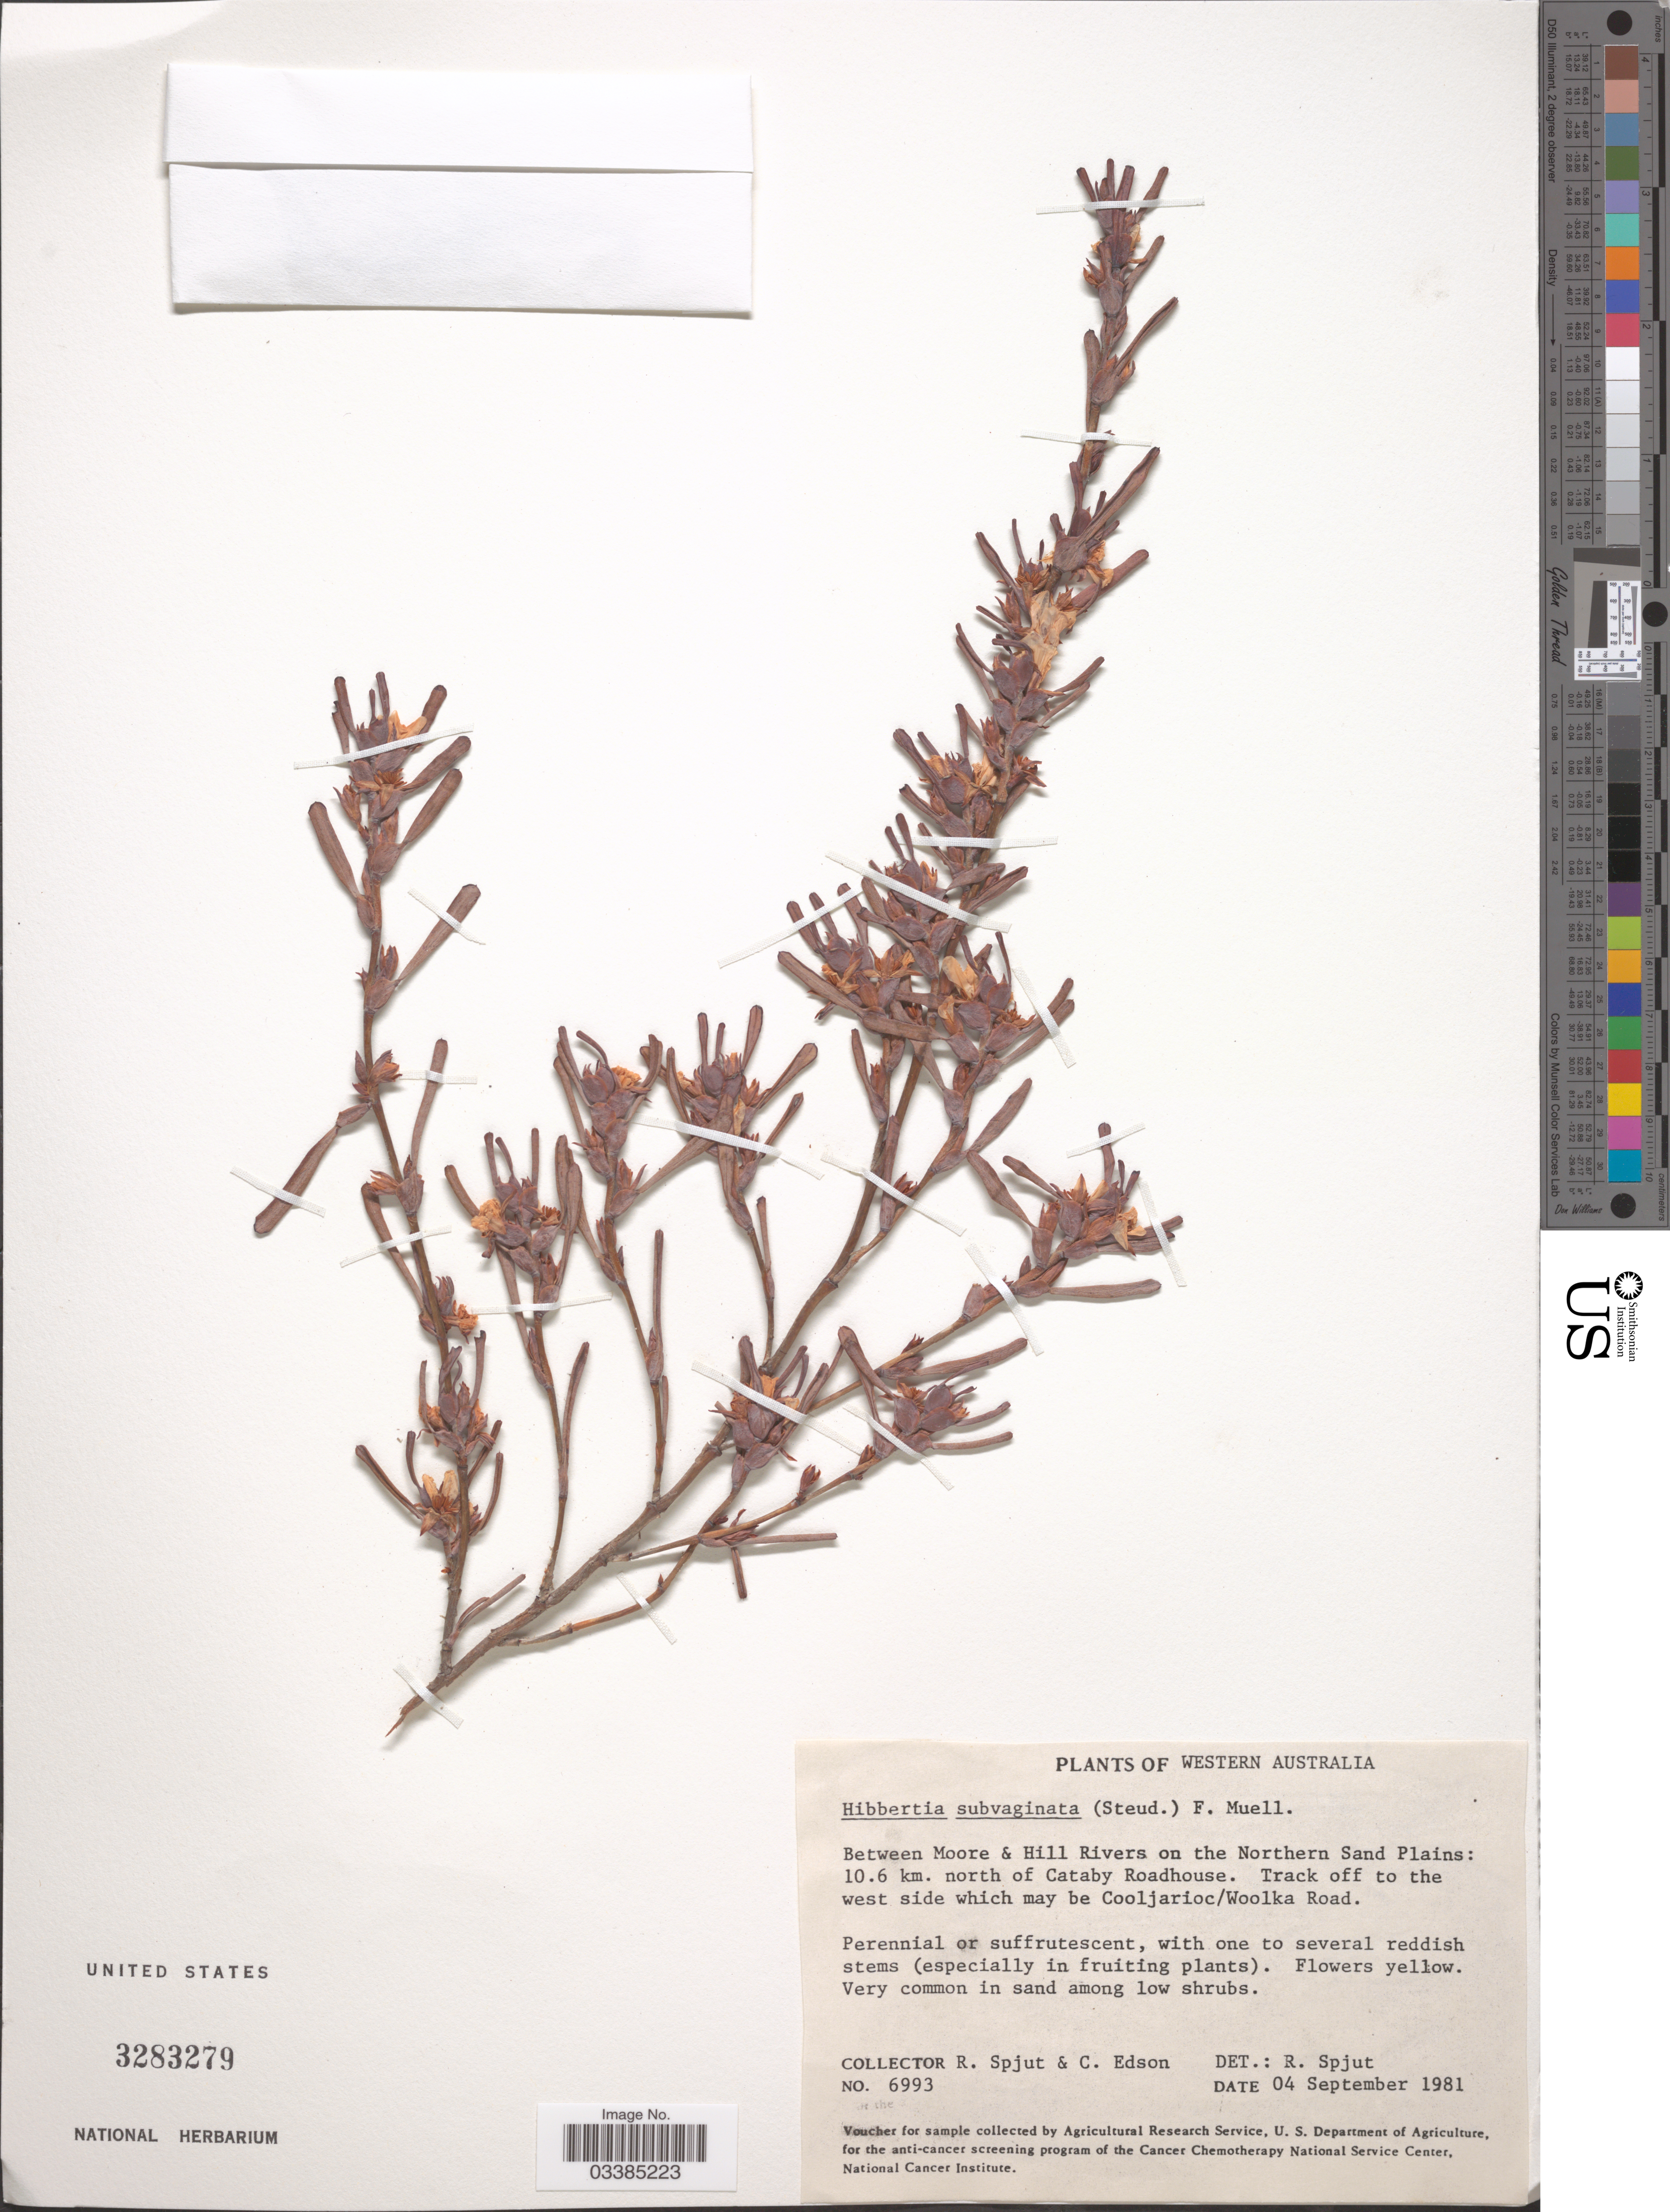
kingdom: Plantae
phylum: Tracheophyta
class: Magnoliopsida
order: Dilleniales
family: Dilleniaceae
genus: Hibbertia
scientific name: Hibbertia subvaginata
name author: F. Muell.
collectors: R. Spjut & C. Edson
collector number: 6993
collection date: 1981-09-04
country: Australia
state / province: Western Australia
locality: Between Moore & Hill Rivers on the Northern Sand Plains: 10.6 km. north of Cataby Roadhouse. Track off to the west side which may be Cooljarioc/Woolka Road.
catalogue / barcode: US 3283279